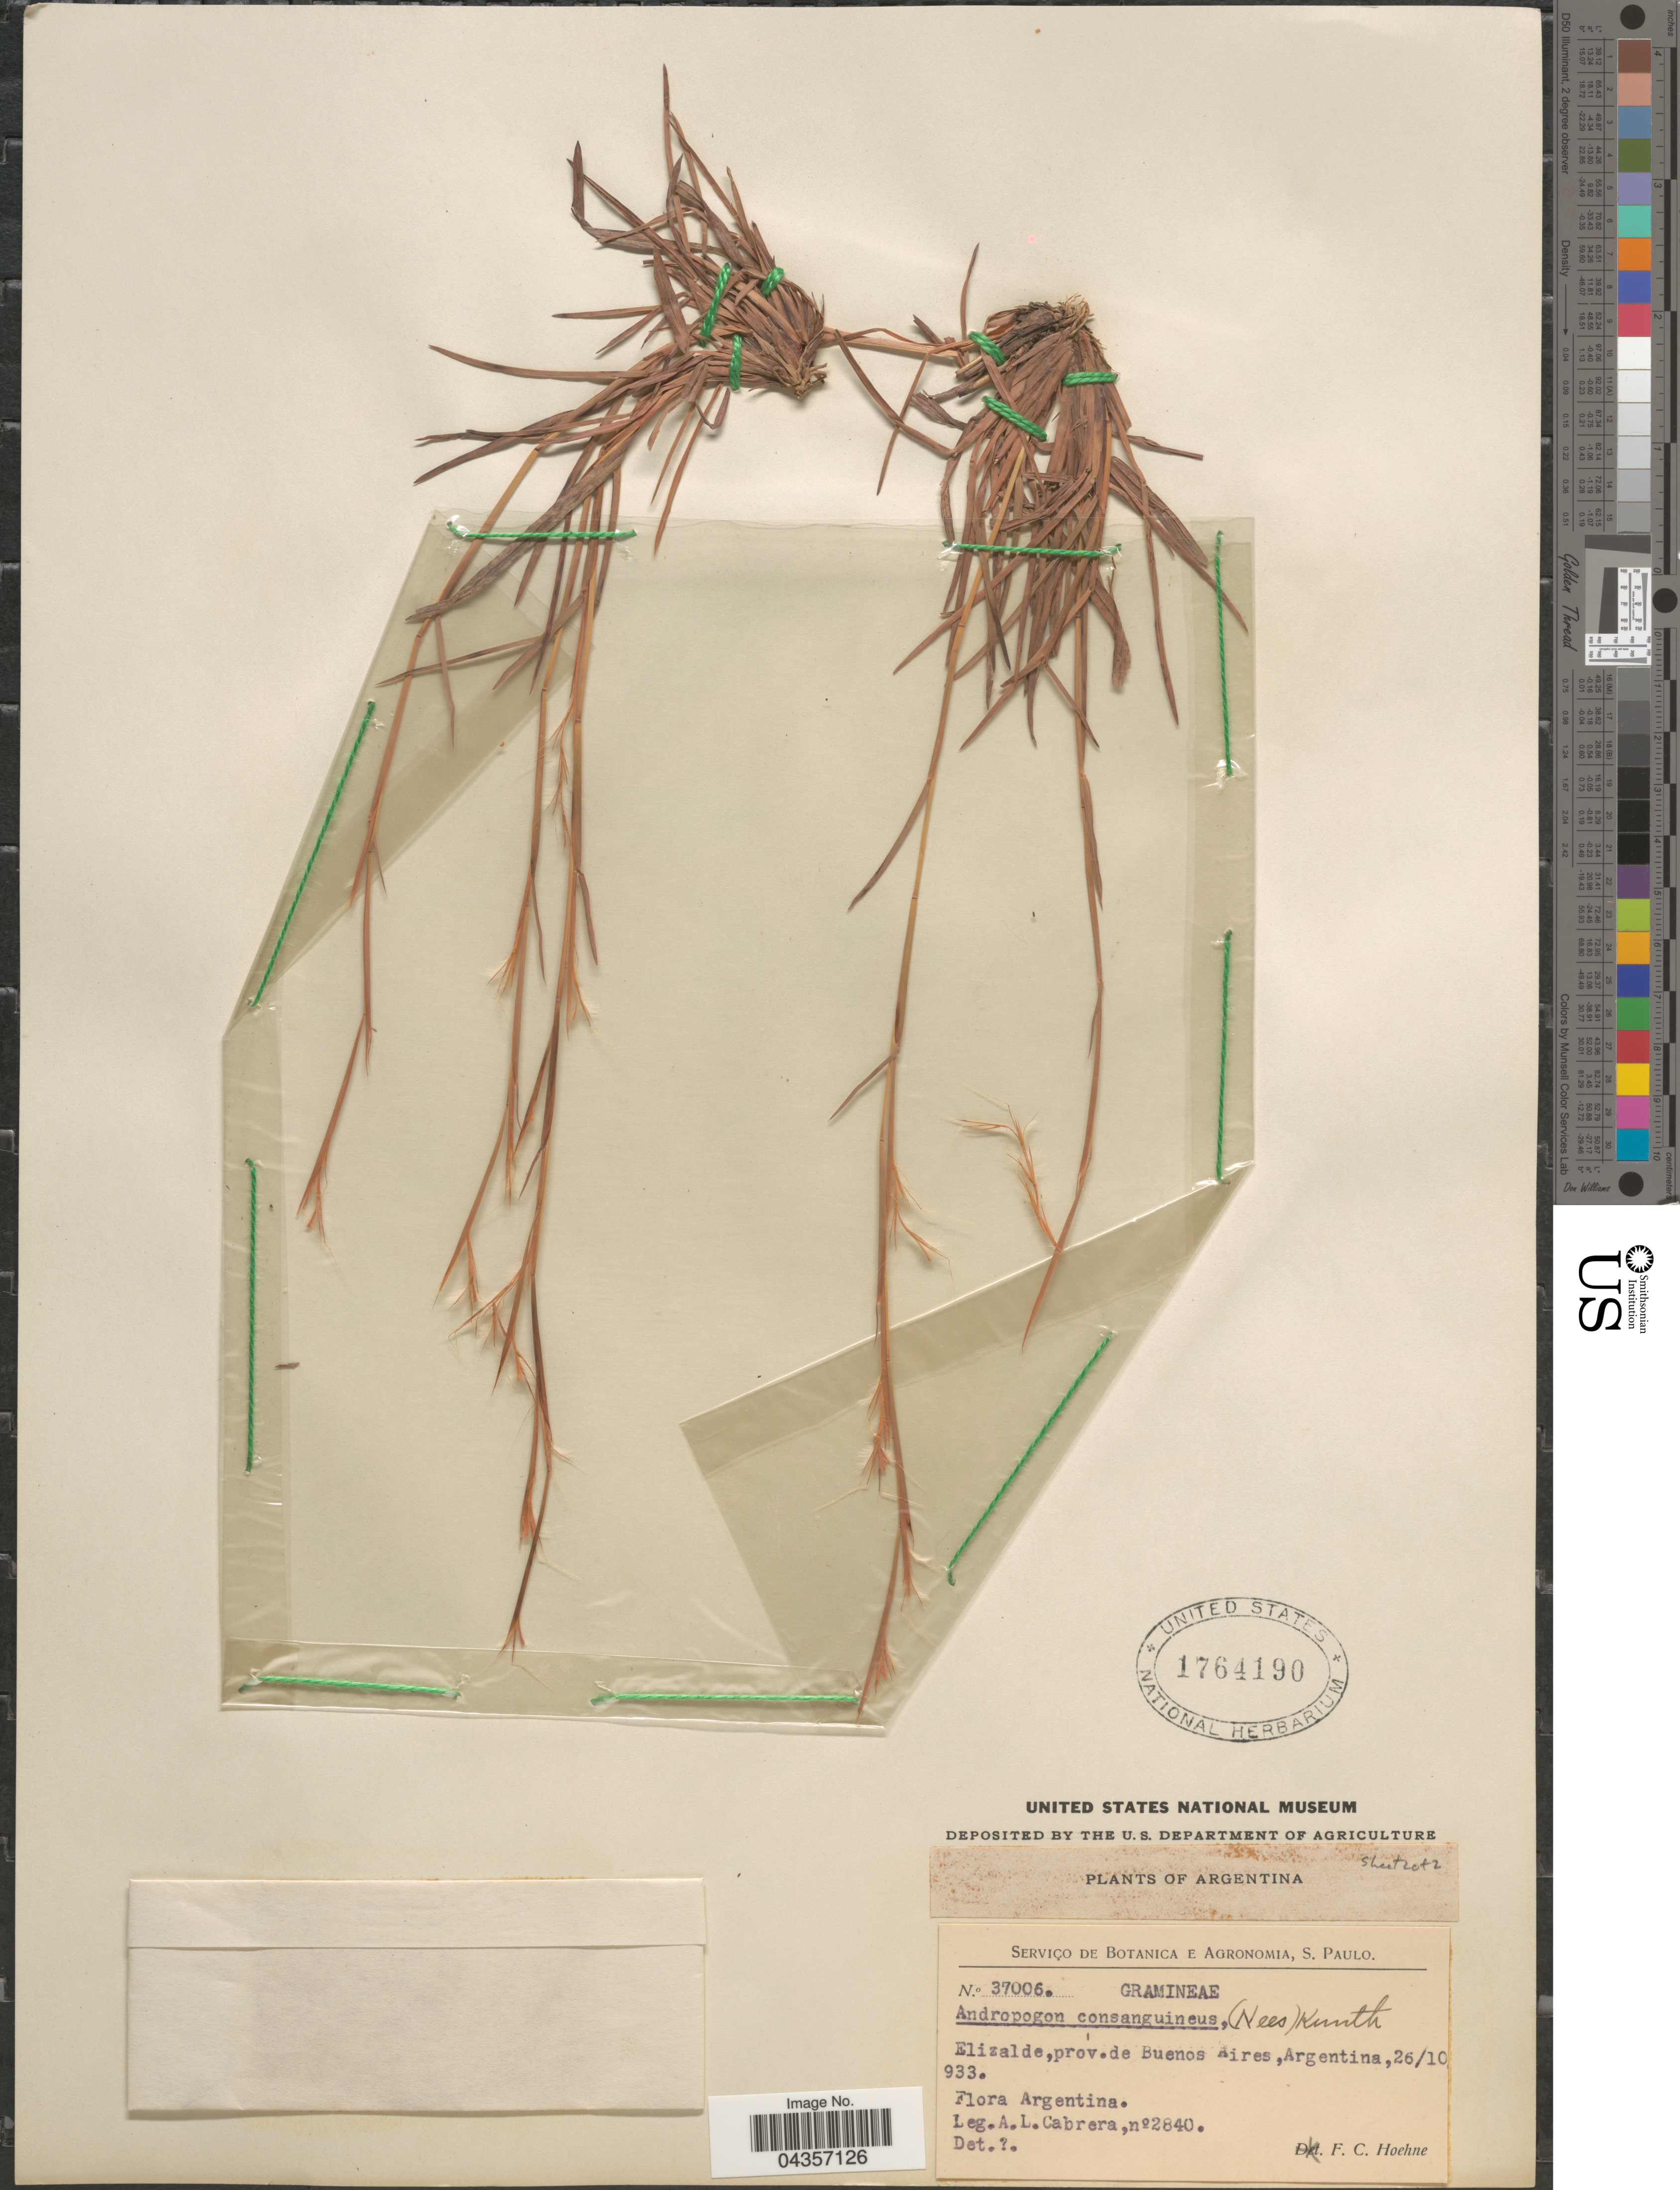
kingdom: Plantae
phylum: Tracheophyta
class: Liliopsida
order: Poales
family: Poaceae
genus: Schizachyrium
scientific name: Schizachyrium spicatum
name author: (Spreng.) Wipff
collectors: A. L. Cabrera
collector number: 2840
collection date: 1933-10-26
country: Argentina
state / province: Buenos Aires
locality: Elizalde.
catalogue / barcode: US 1764190